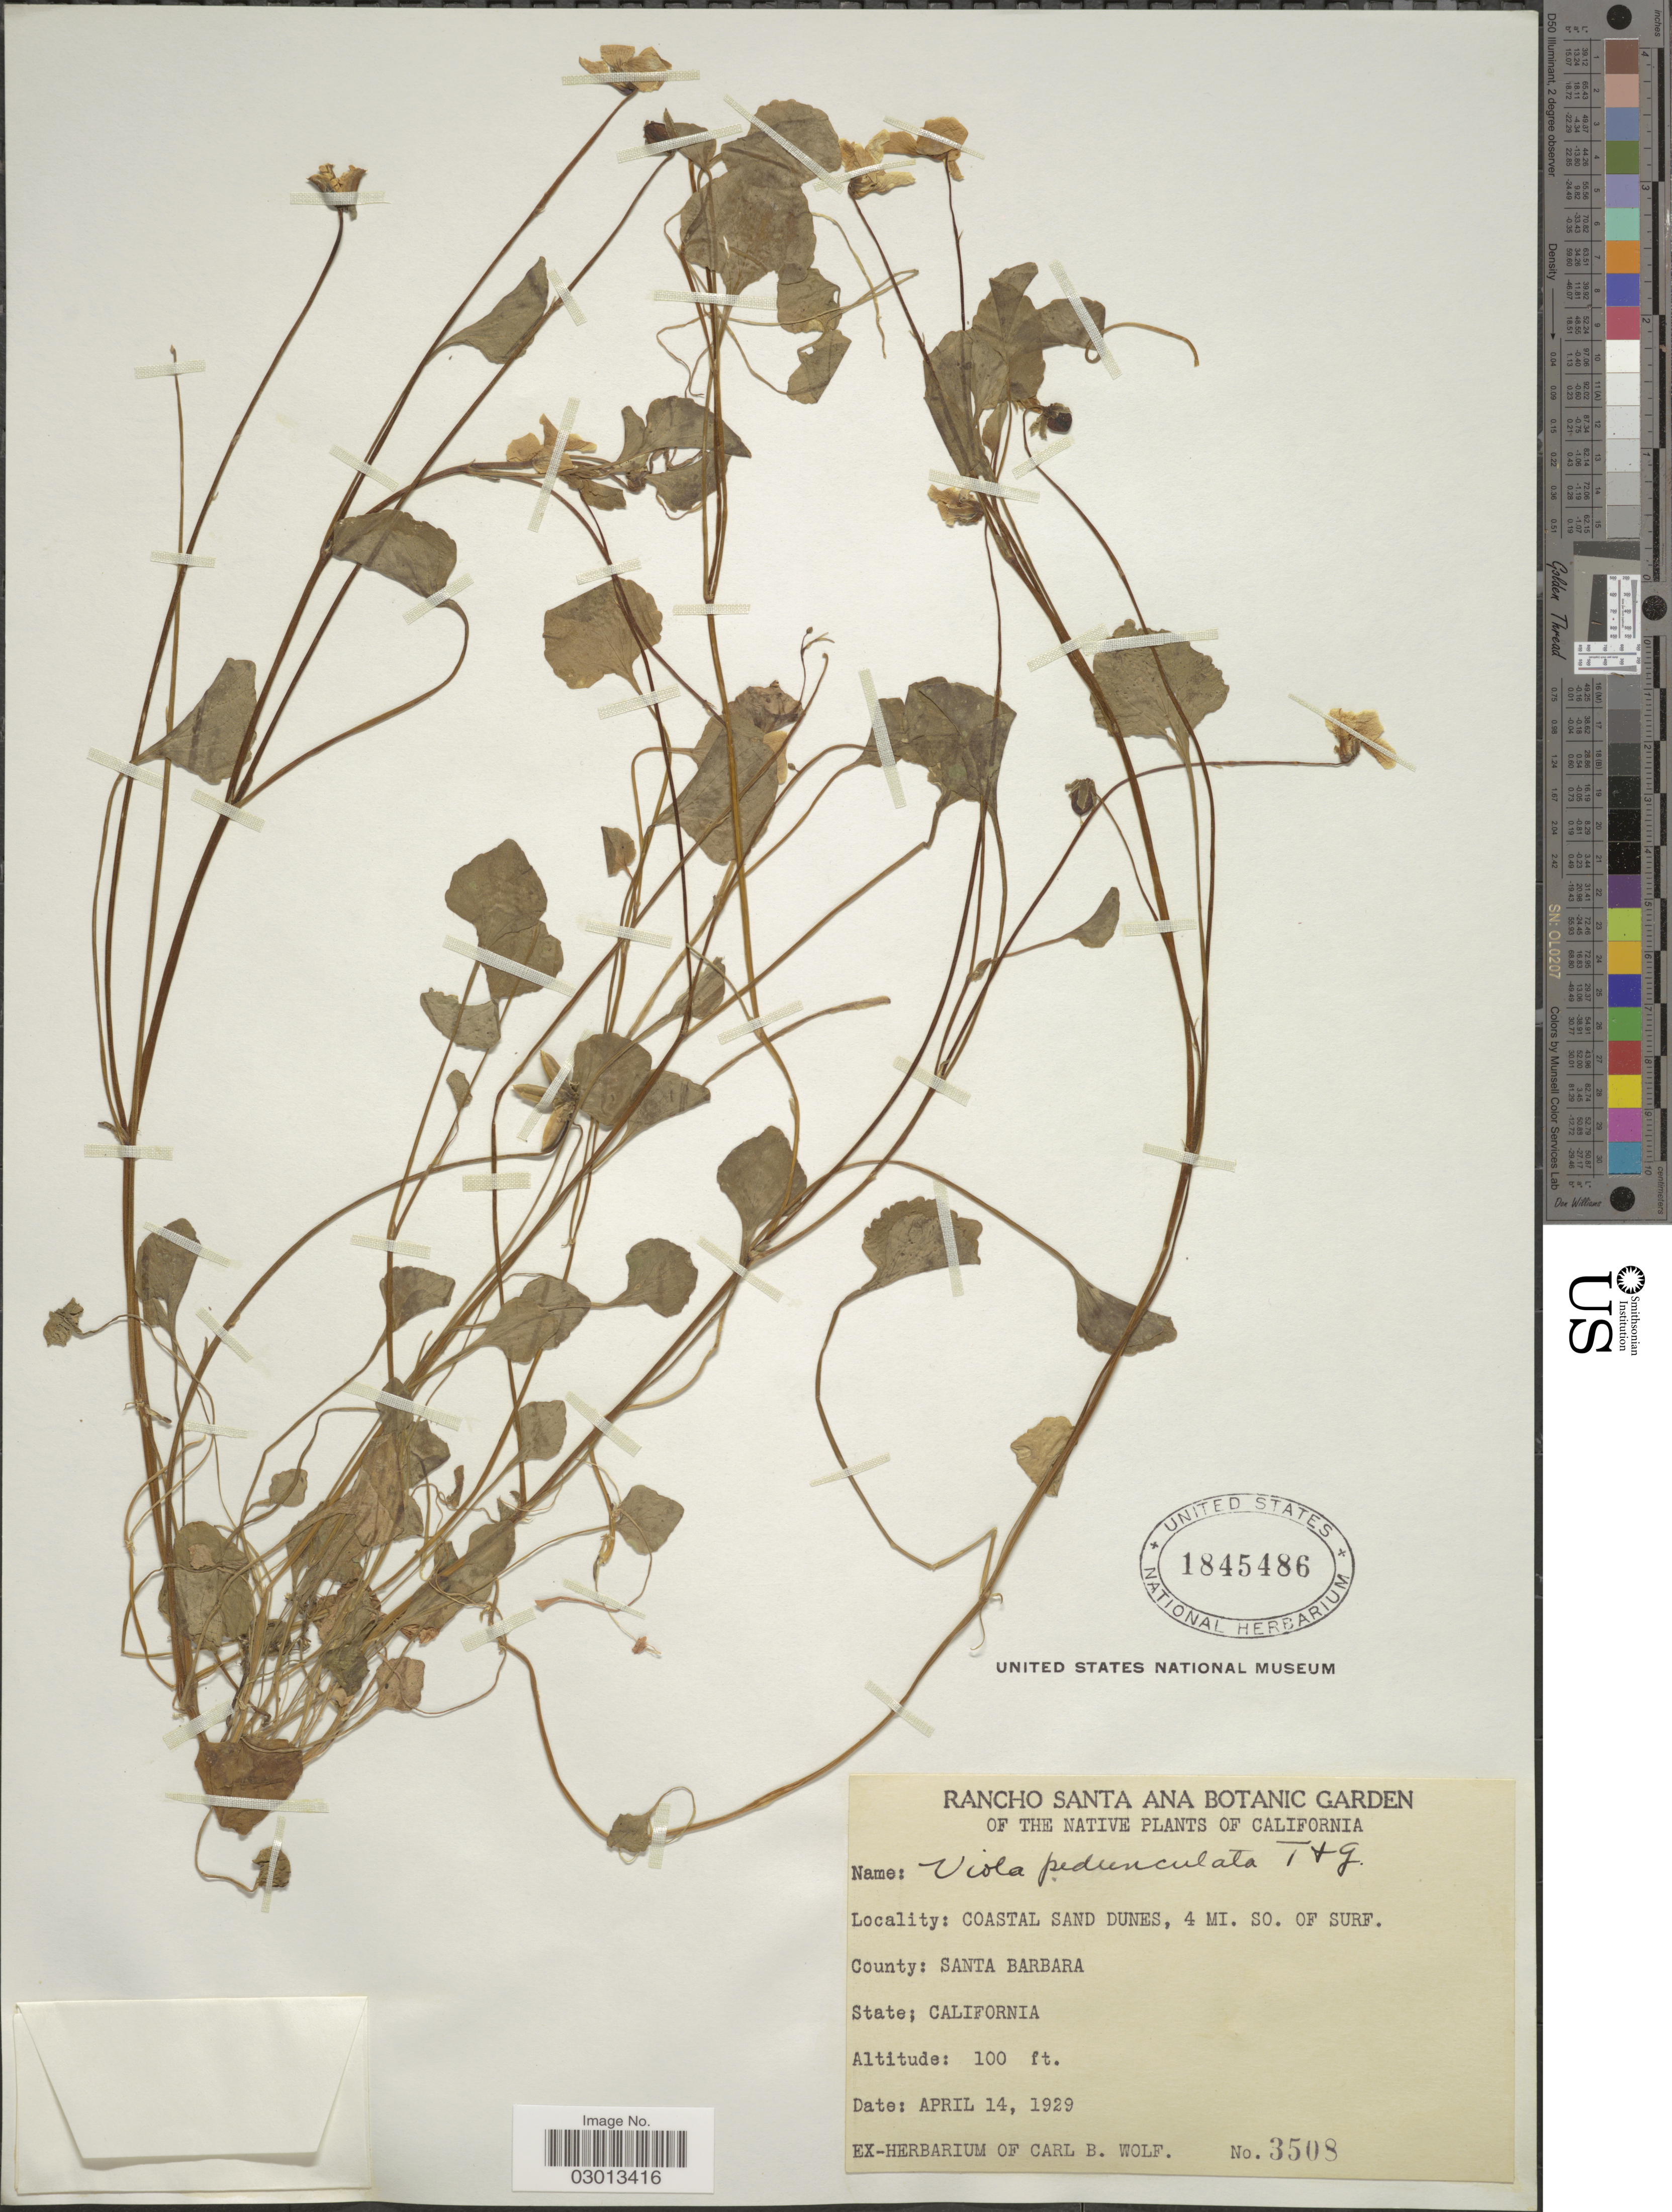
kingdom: Plantae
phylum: Tracheophyta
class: Magnoliopsida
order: Malpighiales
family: Violaceae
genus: Viola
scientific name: Viola pedunculata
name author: Torr. & A. Gray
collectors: ex herb. Carl B. Wolf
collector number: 3508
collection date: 1929-04-14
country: United States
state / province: California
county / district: Santa Barbara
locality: Coastal San Dunes, 4 Mi. So. of Surf. County: Santa Barbara.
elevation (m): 30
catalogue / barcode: US 1845486